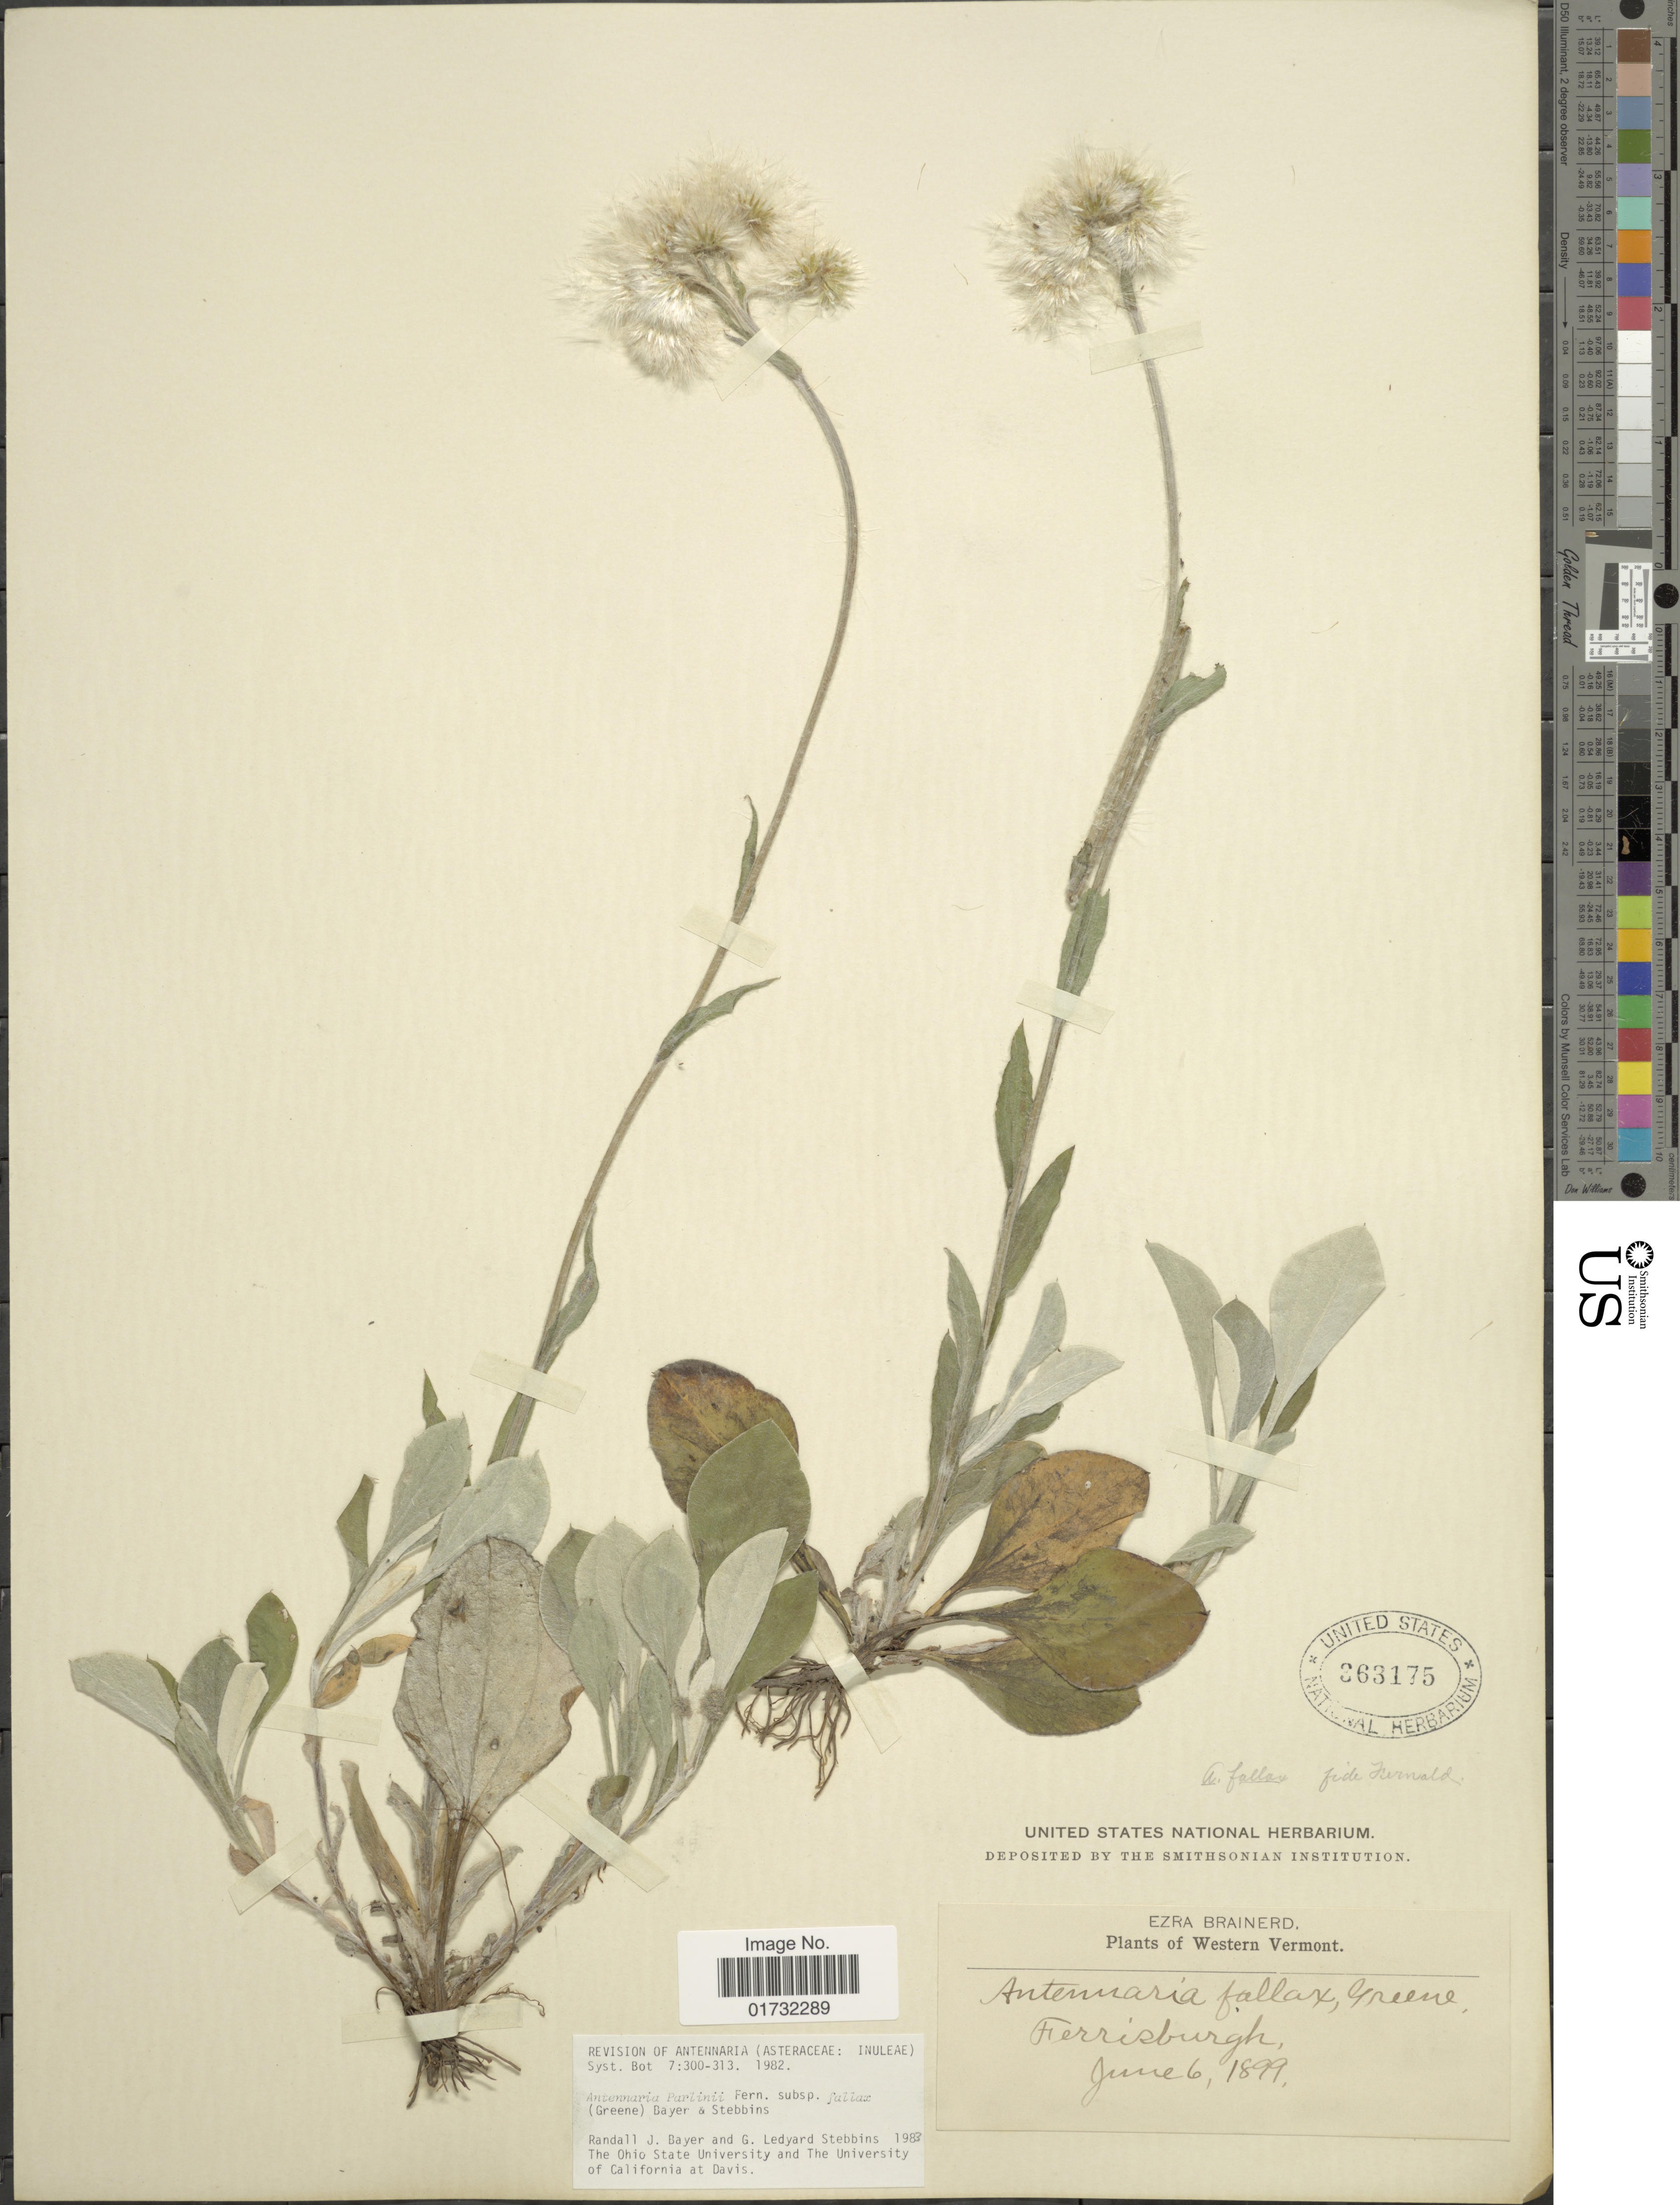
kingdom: Plantae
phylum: Tracheophyta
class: Magnoliopsida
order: Asterales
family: Asteraceae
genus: Antennaria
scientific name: Antennaria parlinii subsp. fallax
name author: (Greene) R.J. Bayer & Stebbins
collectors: E. Brainerd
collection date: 1899-06-06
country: United States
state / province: Vermont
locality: Western Vermont, Ferrisburgh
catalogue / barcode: US 363175